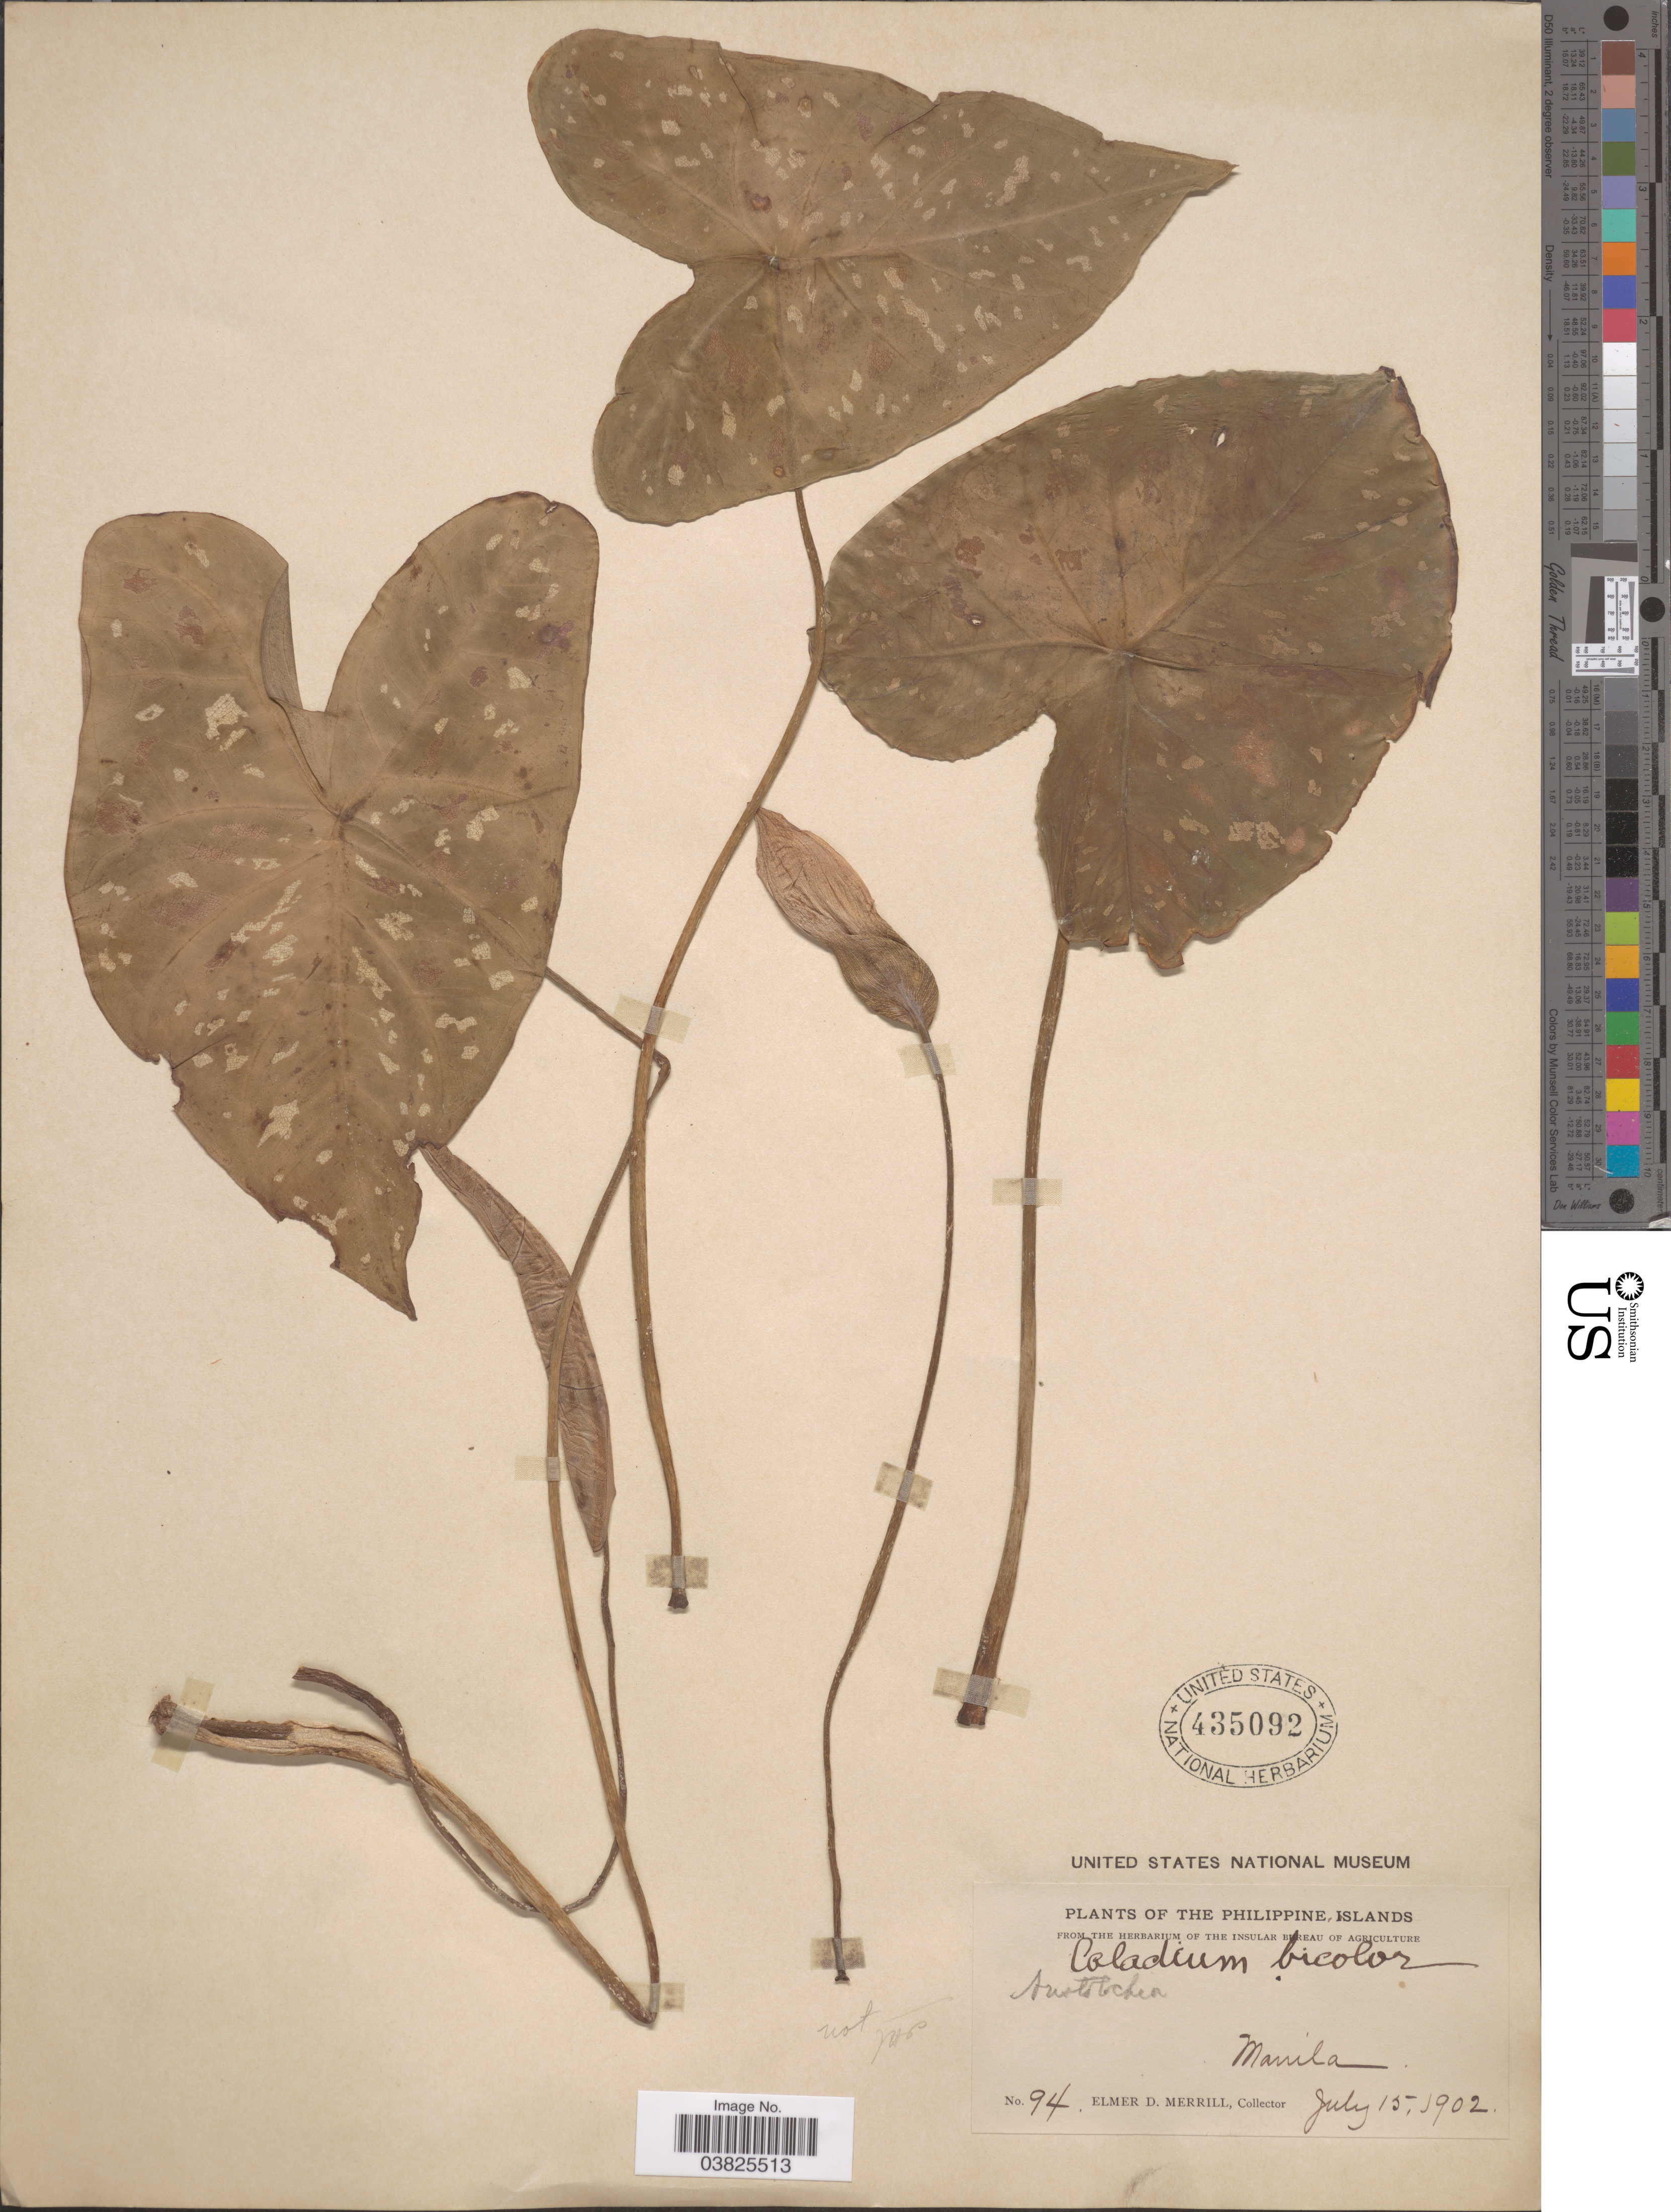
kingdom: Plantae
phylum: Tracheophyta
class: Liliopsida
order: Alismatales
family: Araceae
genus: Caladium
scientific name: Caladium bicolor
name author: (Aiton) Vent.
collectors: E. D. Merrill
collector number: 94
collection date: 1902-07-15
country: Philippines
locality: Manila.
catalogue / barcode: US 435092